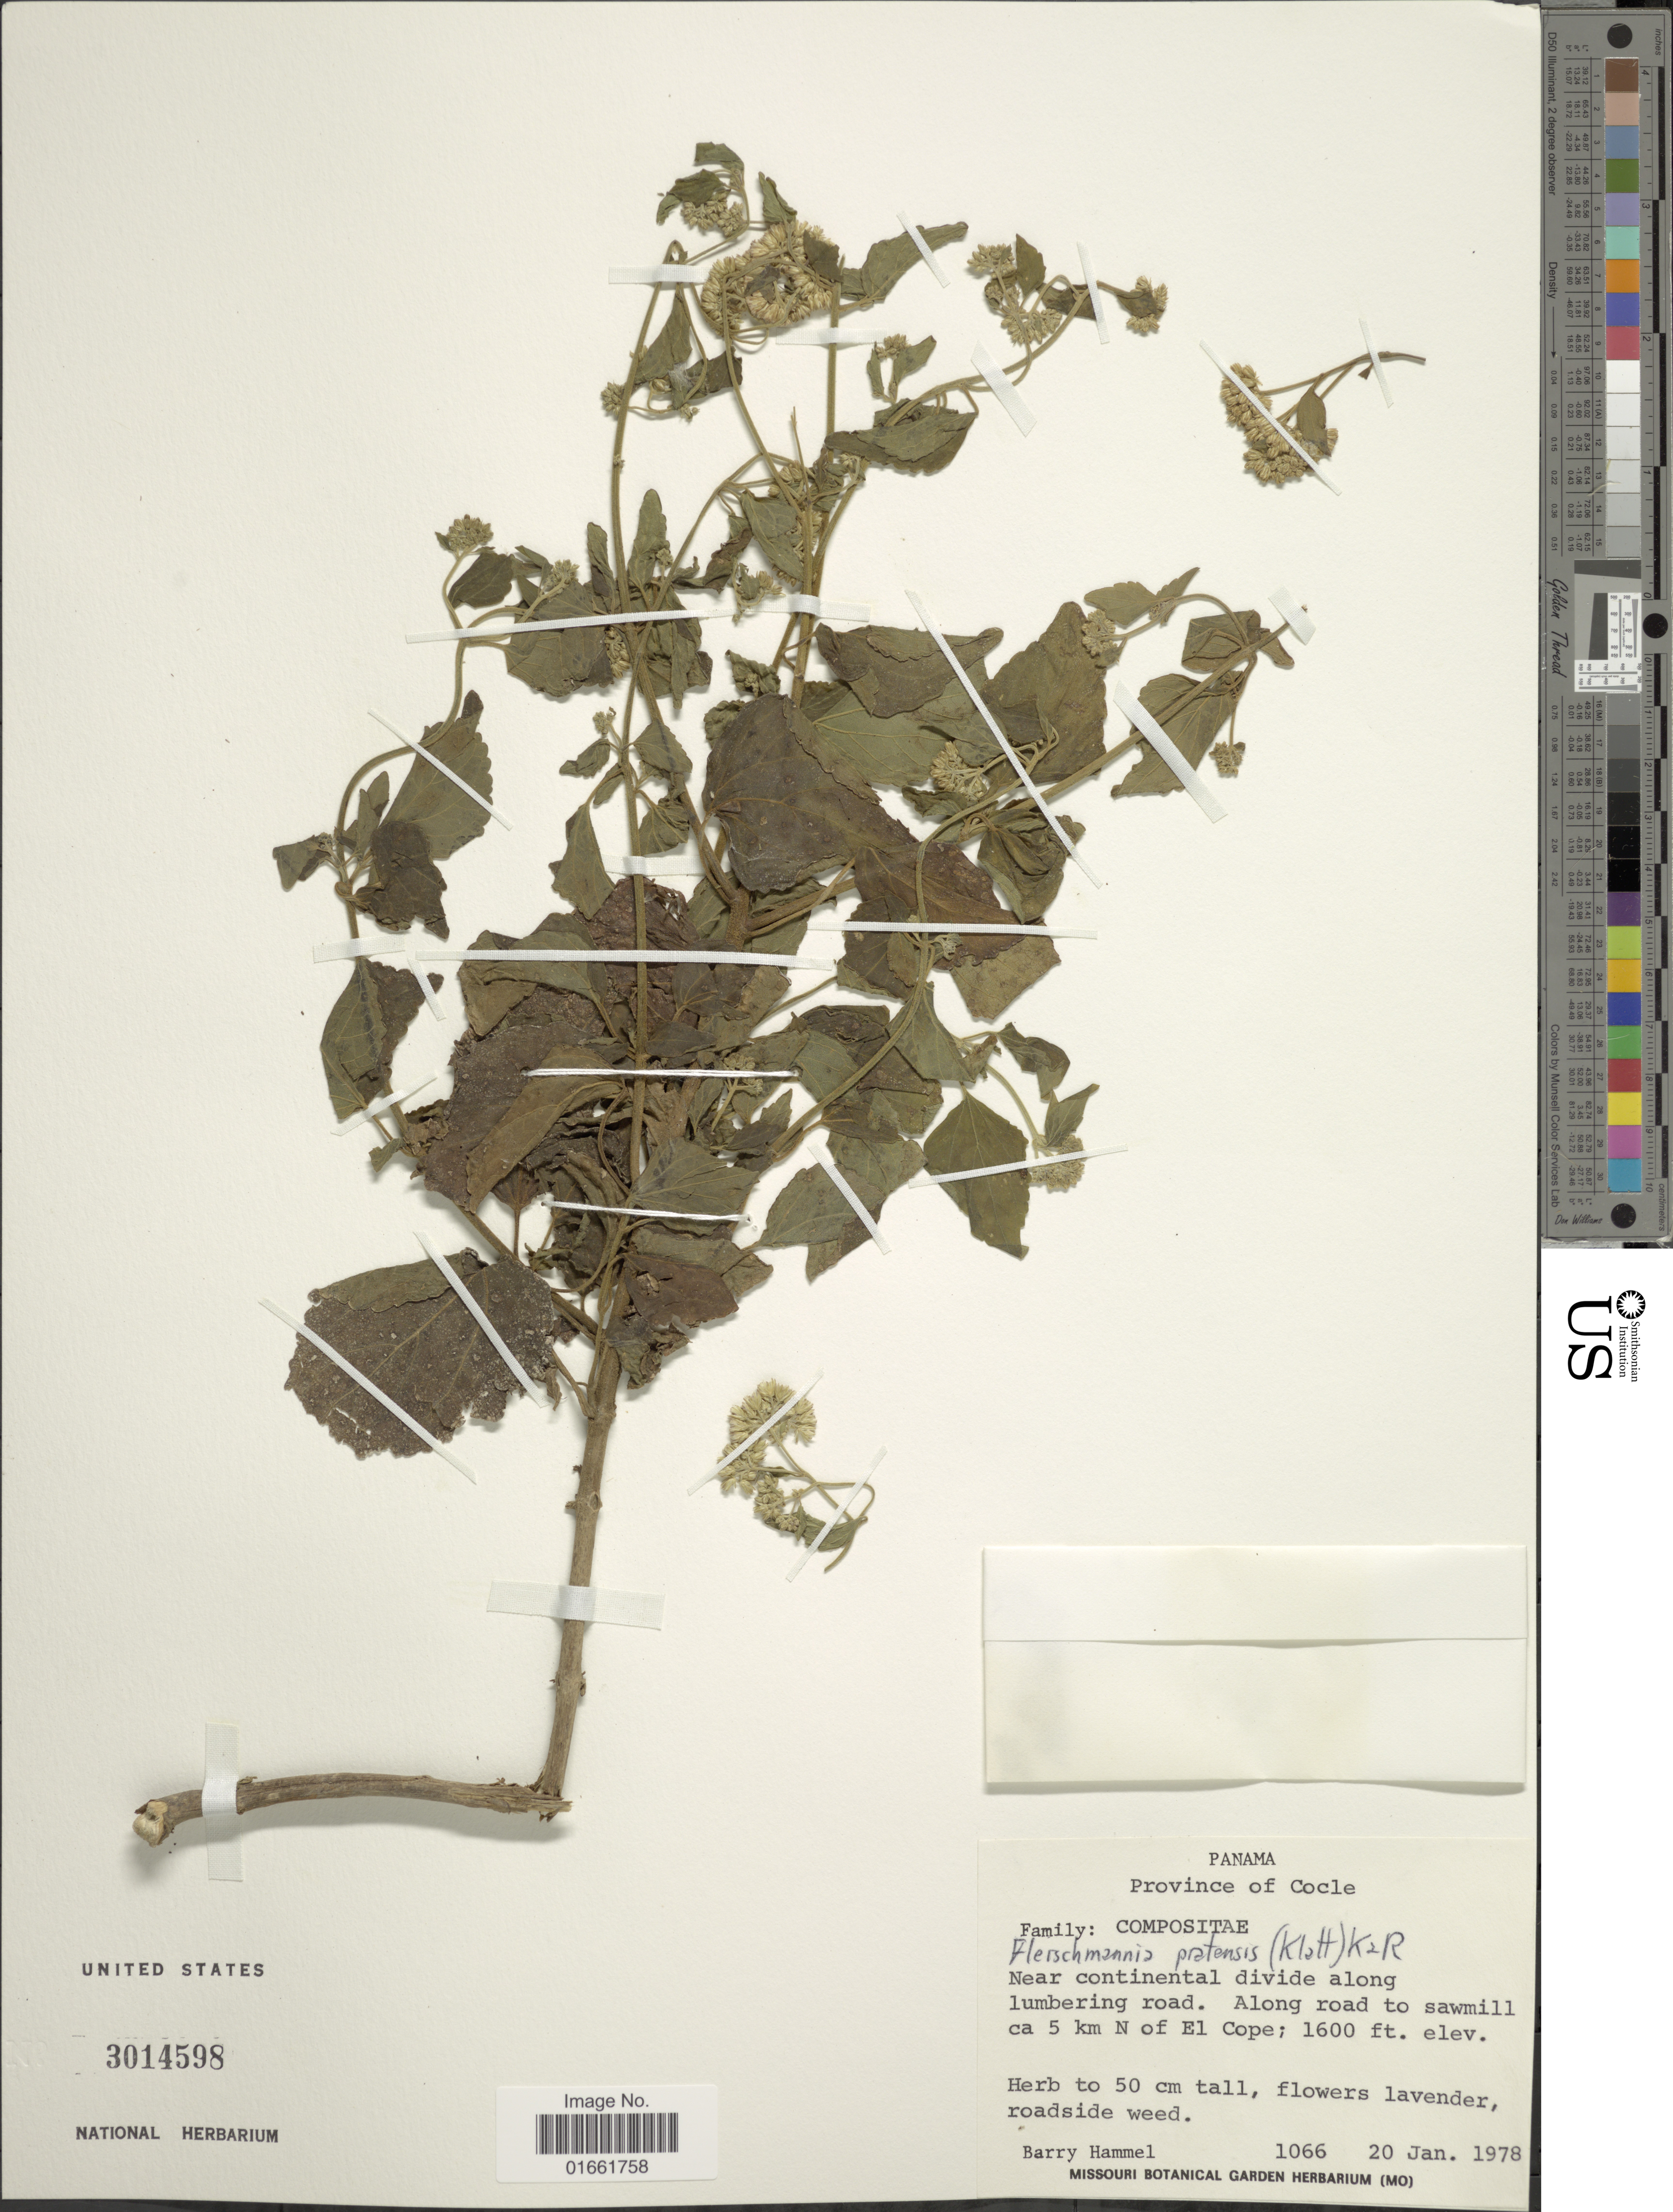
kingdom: Plantae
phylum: Tracheophyta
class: Magnoliopsida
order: Asterales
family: Asteraceae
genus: Fleischmannia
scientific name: Fleischmannia pratensis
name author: (Klatt) R.M. King & H. Rob.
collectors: B. Hammel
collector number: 1066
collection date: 1978-01-20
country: Panama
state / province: Coclé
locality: Province of Cocle. Near continental divide along lumbering road. Along road to sawmill ca 5 km N of El Cope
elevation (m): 488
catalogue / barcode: US 3014598